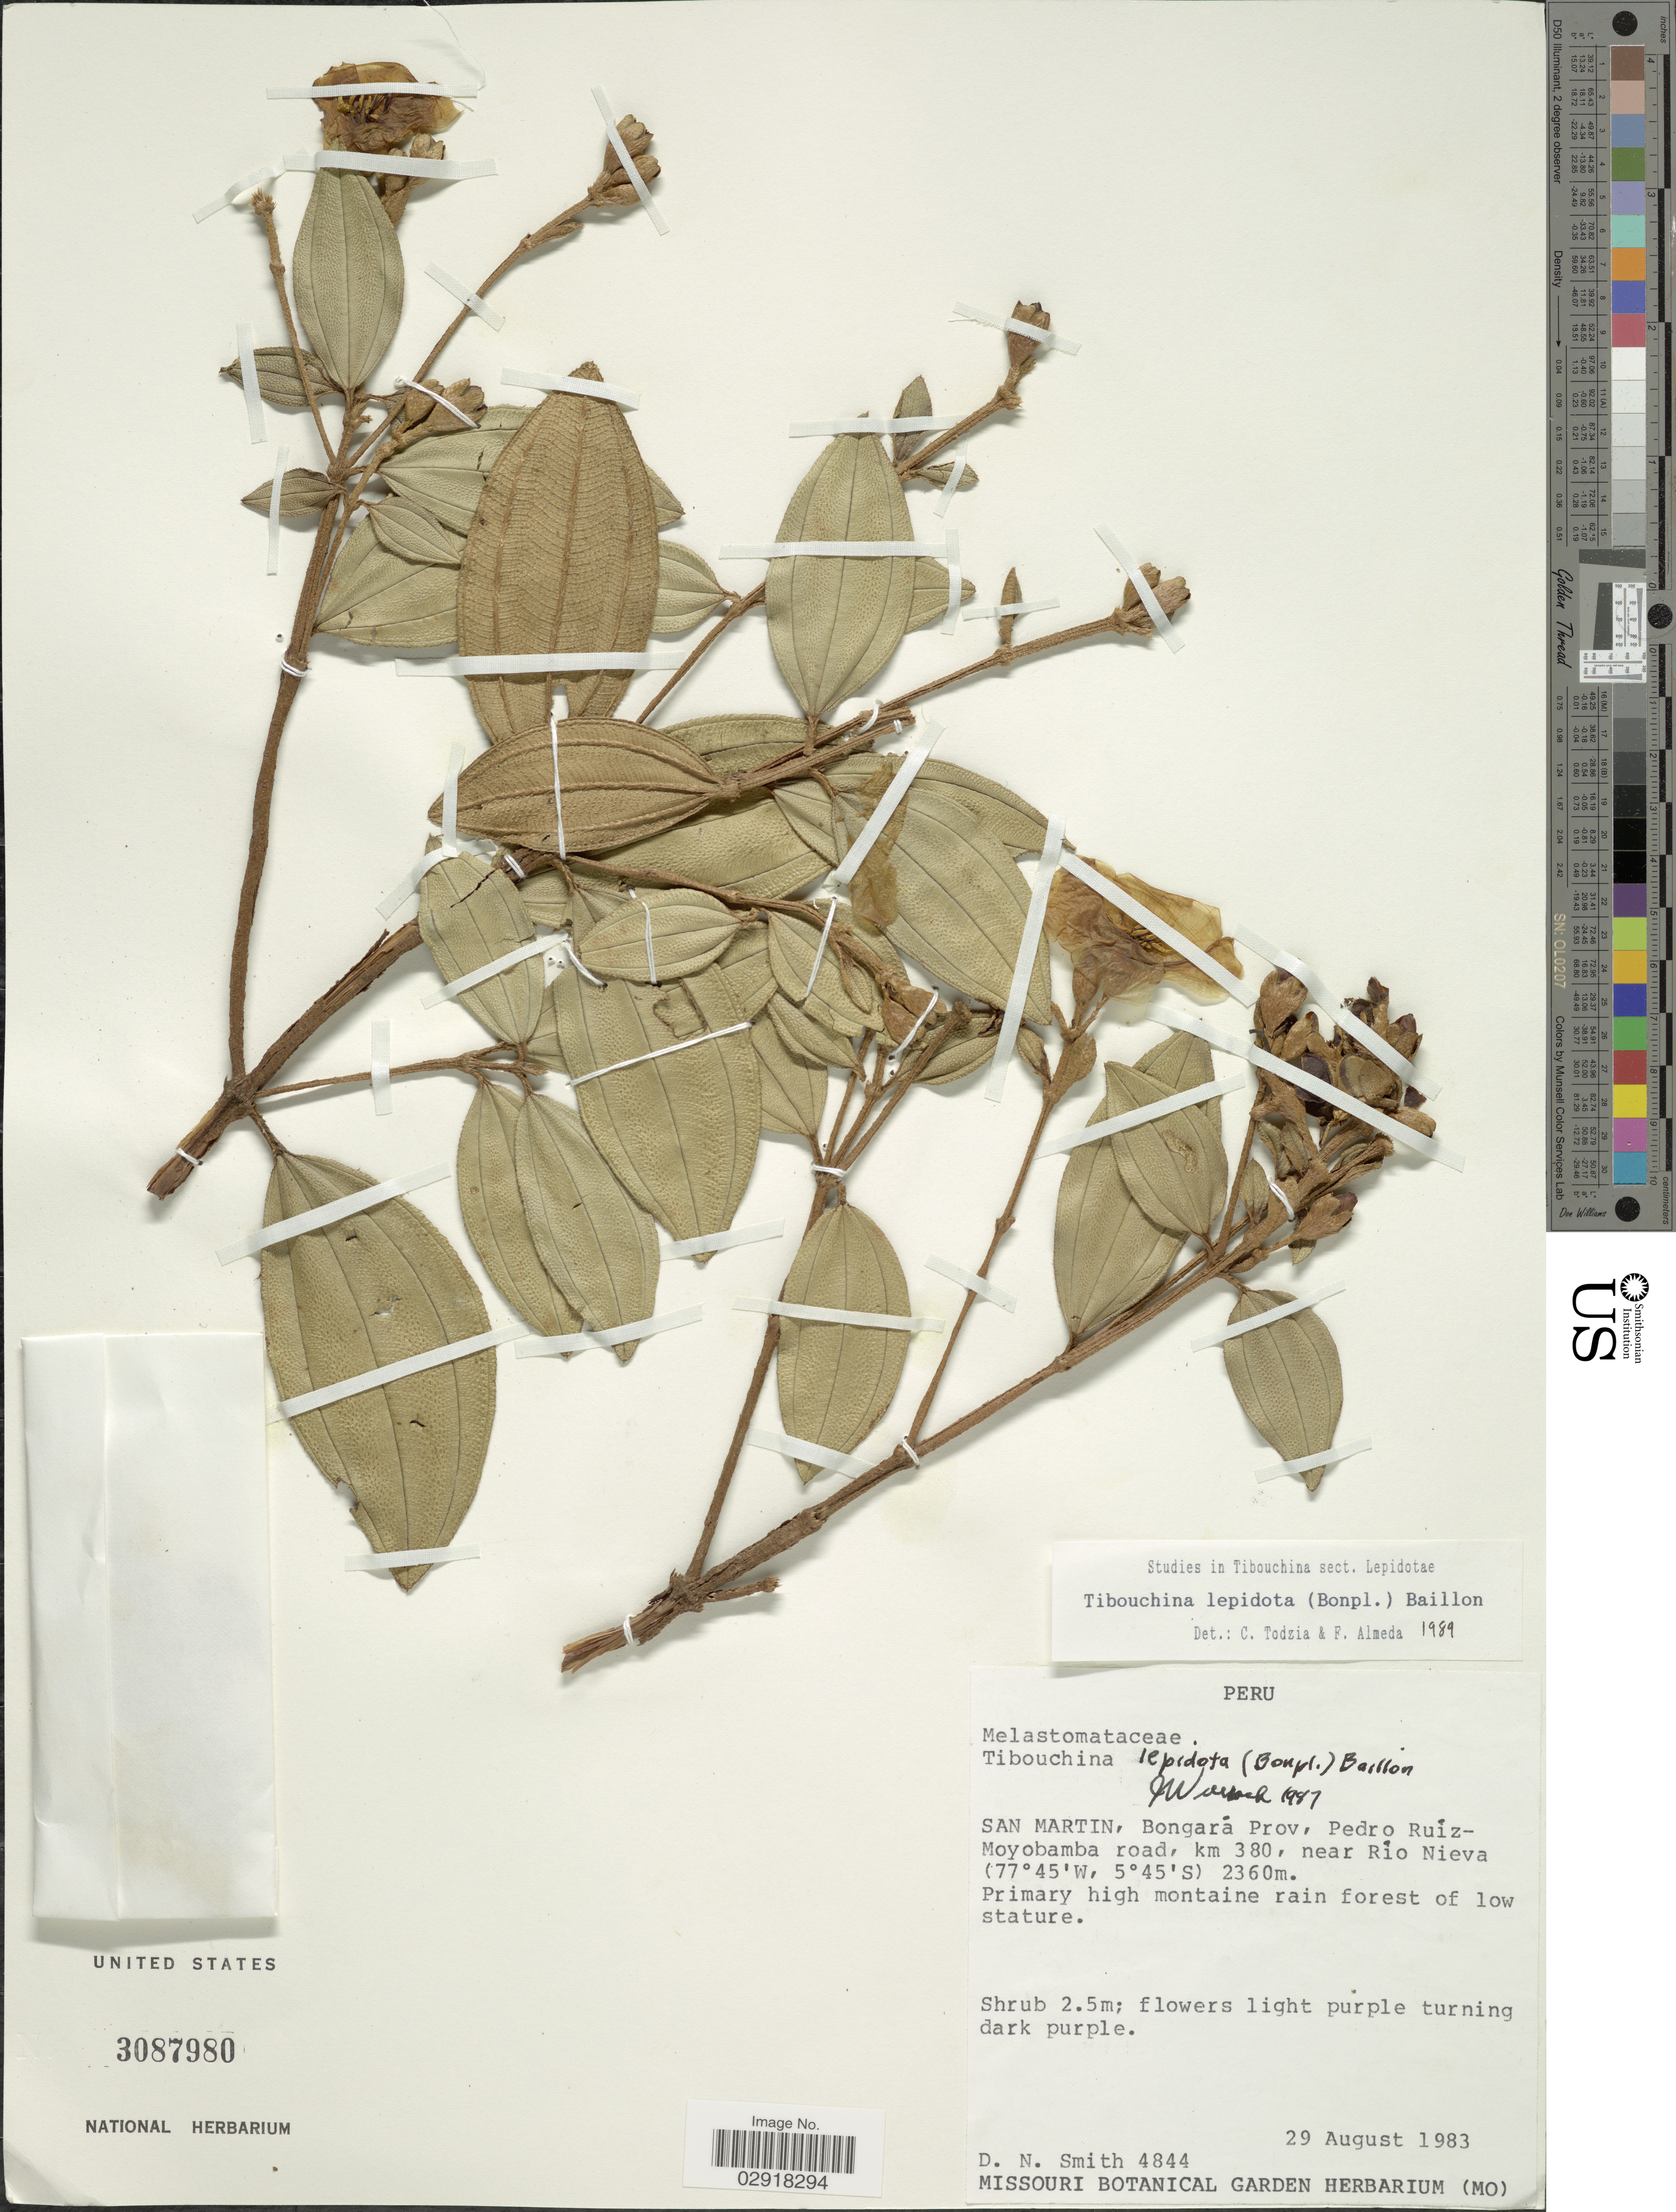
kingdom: Plantae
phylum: Tracheophyta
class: Magnoliopsida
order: Myrtales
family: Melastomataceae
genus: Andesanthus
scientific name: Andesanthus lepidotus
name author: (Humb. & Bonpl.) P.J.F. Guim. & Michelang.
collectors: D. Smith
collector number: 4844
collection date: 1983-08-29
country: Peru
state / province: San Martín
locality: Bongará Prov, Pedro Ruíz-Moyobamba road, km 380, near Río Nieva.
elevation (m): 2360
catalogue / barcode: US 3087980